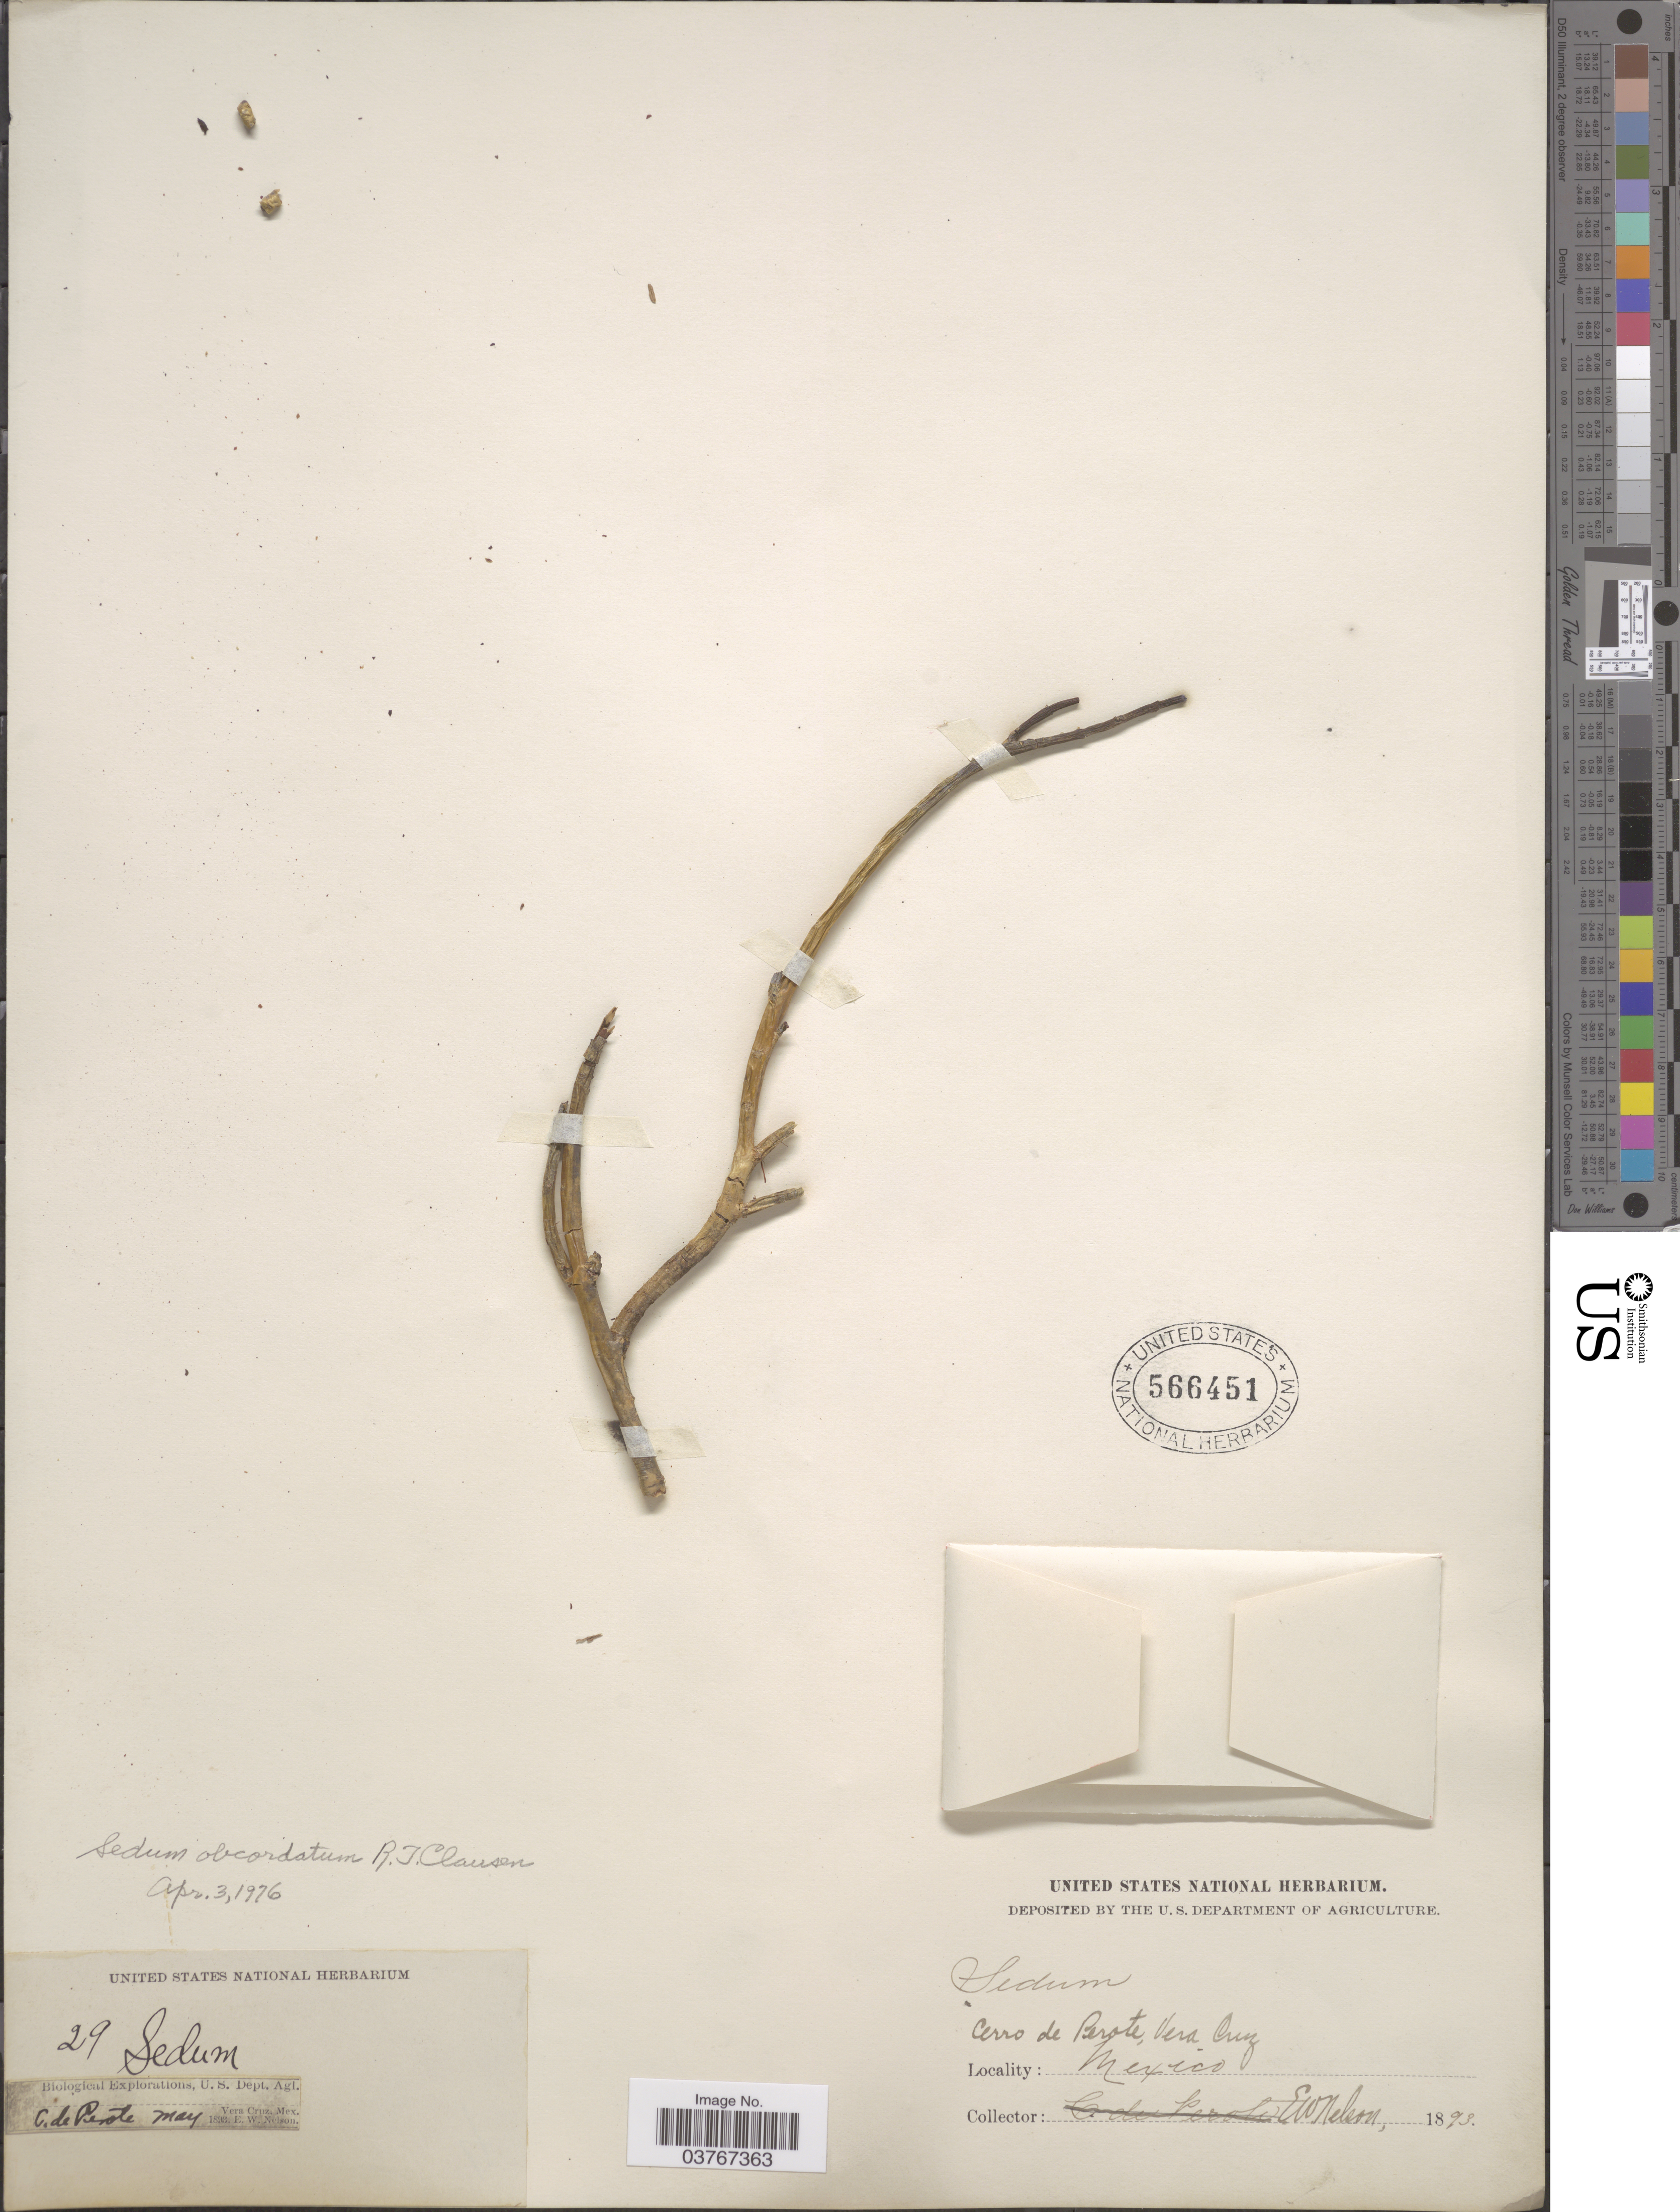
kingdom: Plantae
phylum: Tracheophyta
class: Magnoliopsida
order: Saxifragales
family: Crassulaceae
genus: Sedum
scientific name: Sedum obcordatum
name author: R.T. Clausen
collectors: E. W. Nelson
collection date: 1893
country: Mexico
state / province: Veracruz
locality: Cerro de Perote, Vera Cruz.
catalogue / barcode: US 566451